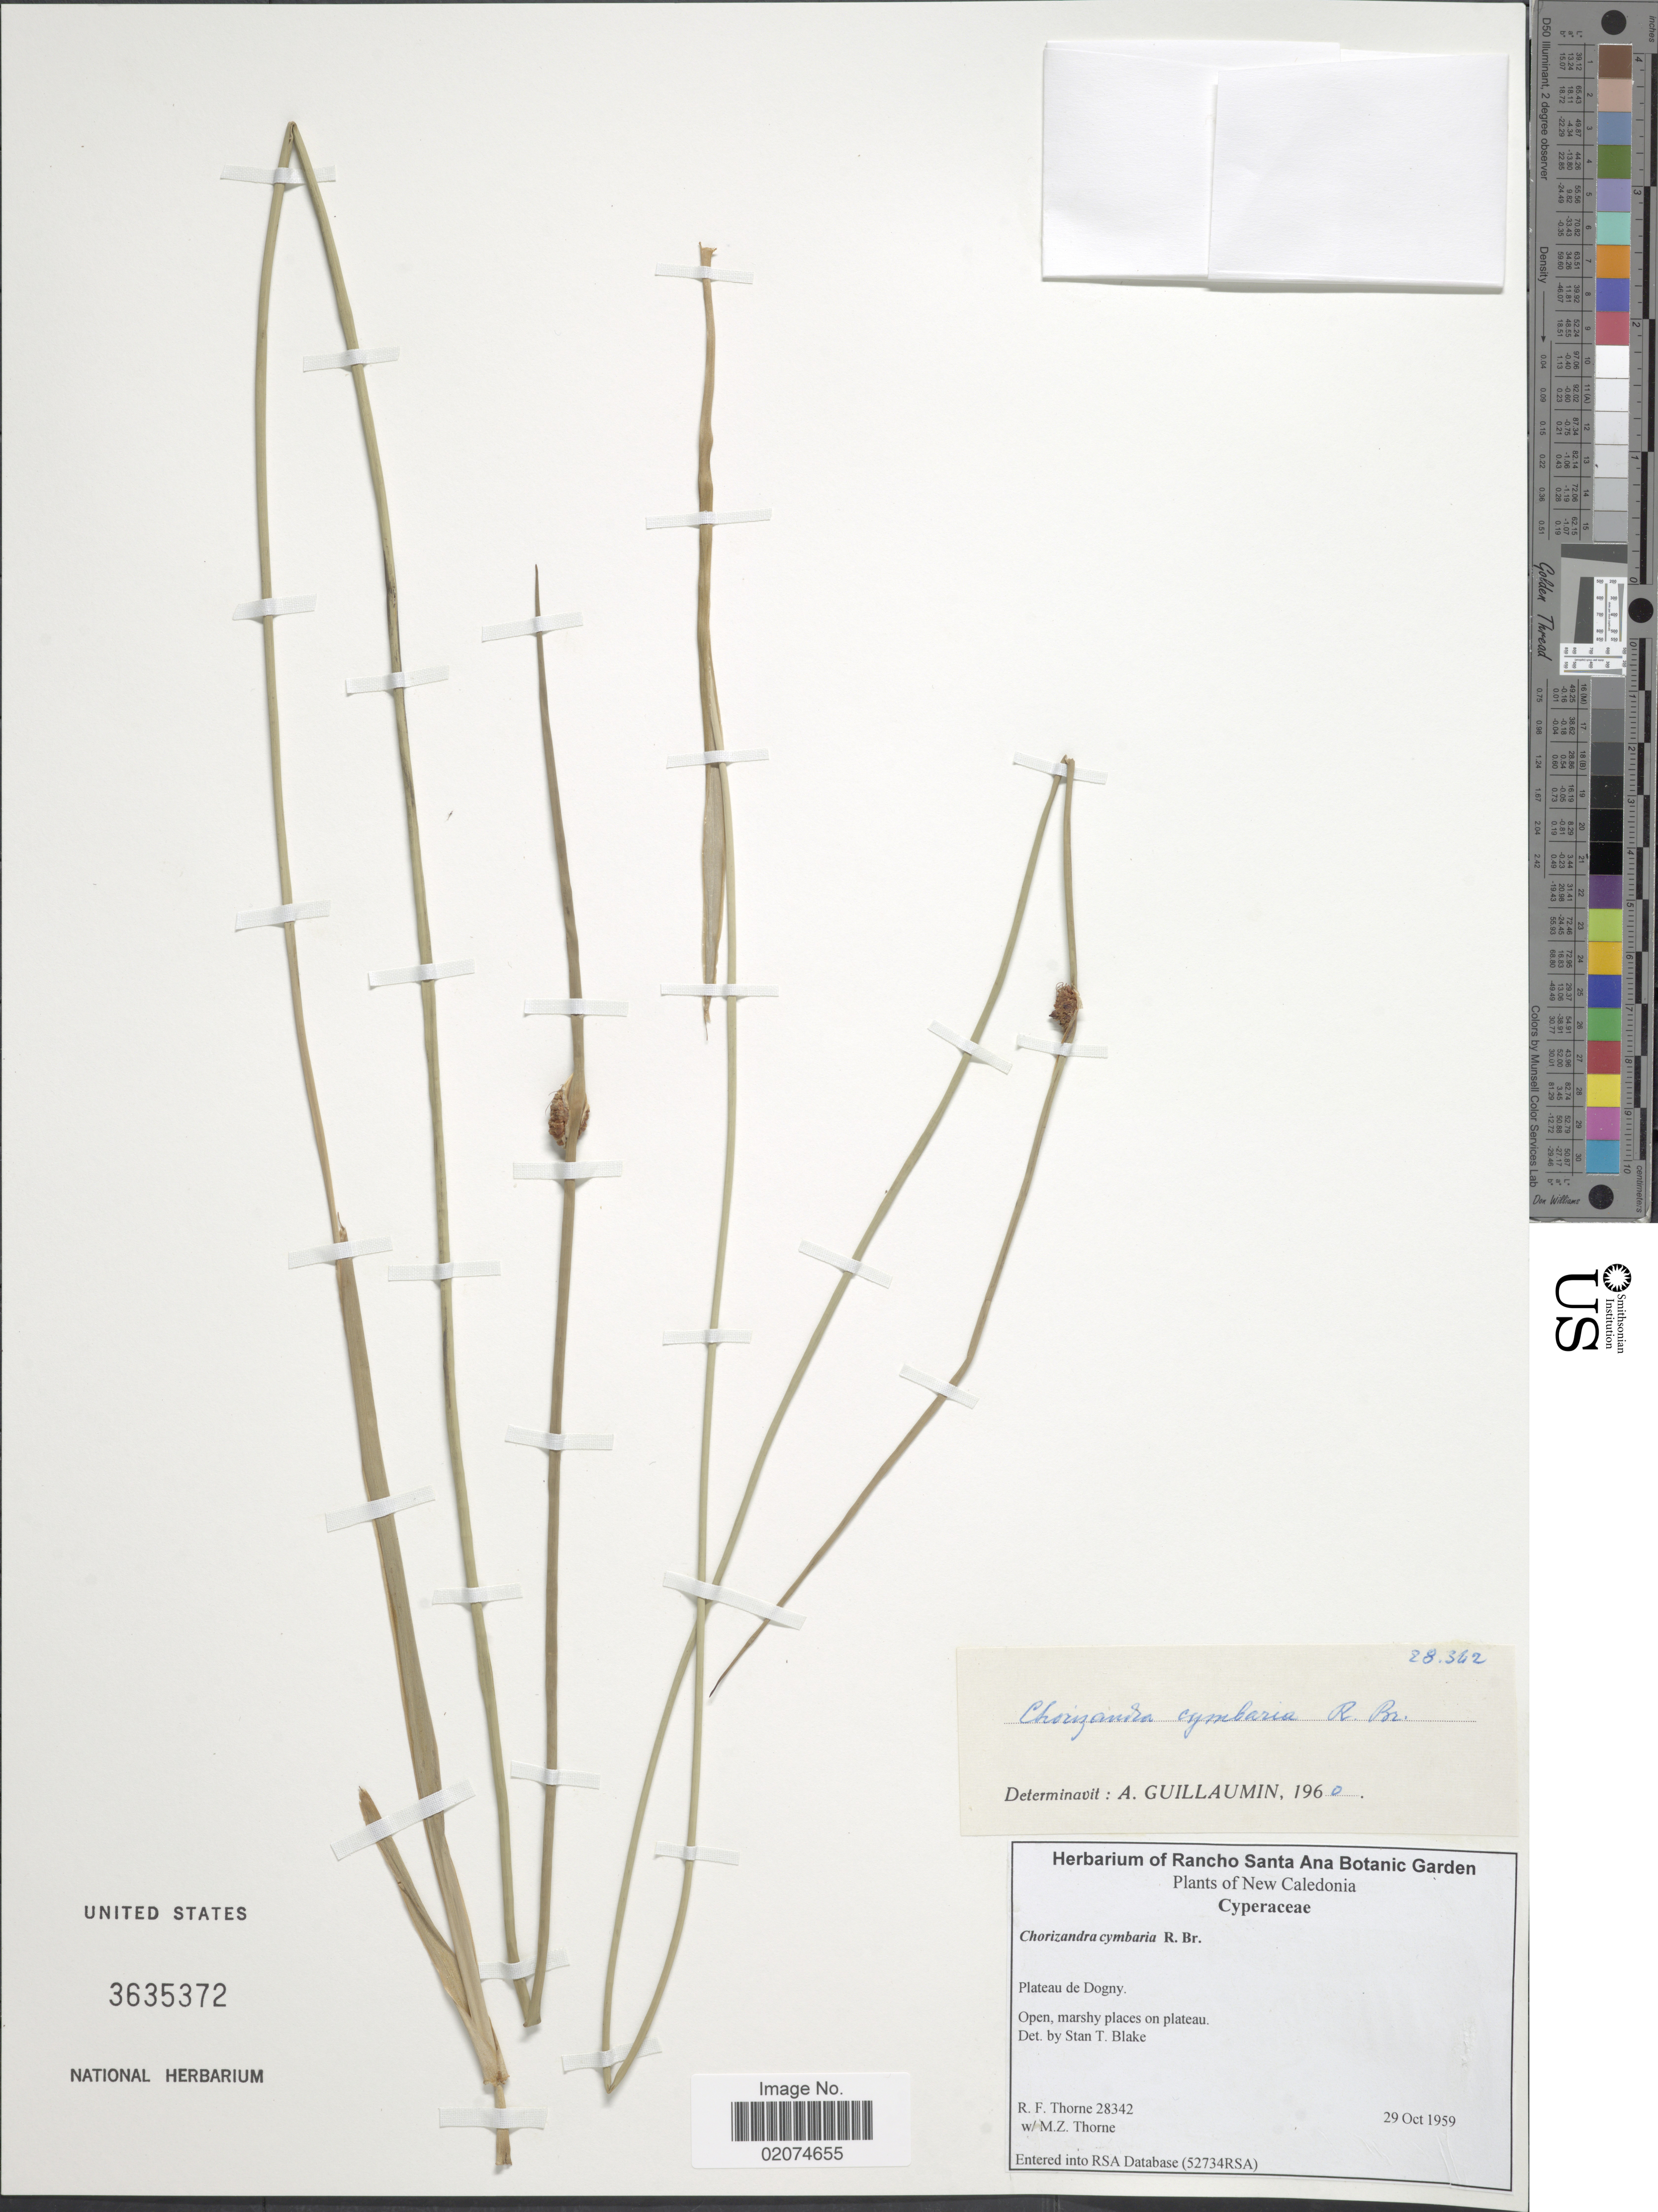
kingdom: Plantae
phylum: Tracheophyta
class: Liliopsida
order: Poales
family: Cyperaceae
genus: Chorizandra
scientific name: Chorizandra cymbaria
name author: R. Br.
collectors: R. F. Thorne & M. Thorne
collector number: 28342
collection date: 1959-10-29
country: New Caledonia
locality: New Caledonia, Plateau de Dogny.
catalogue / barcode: US 3635372